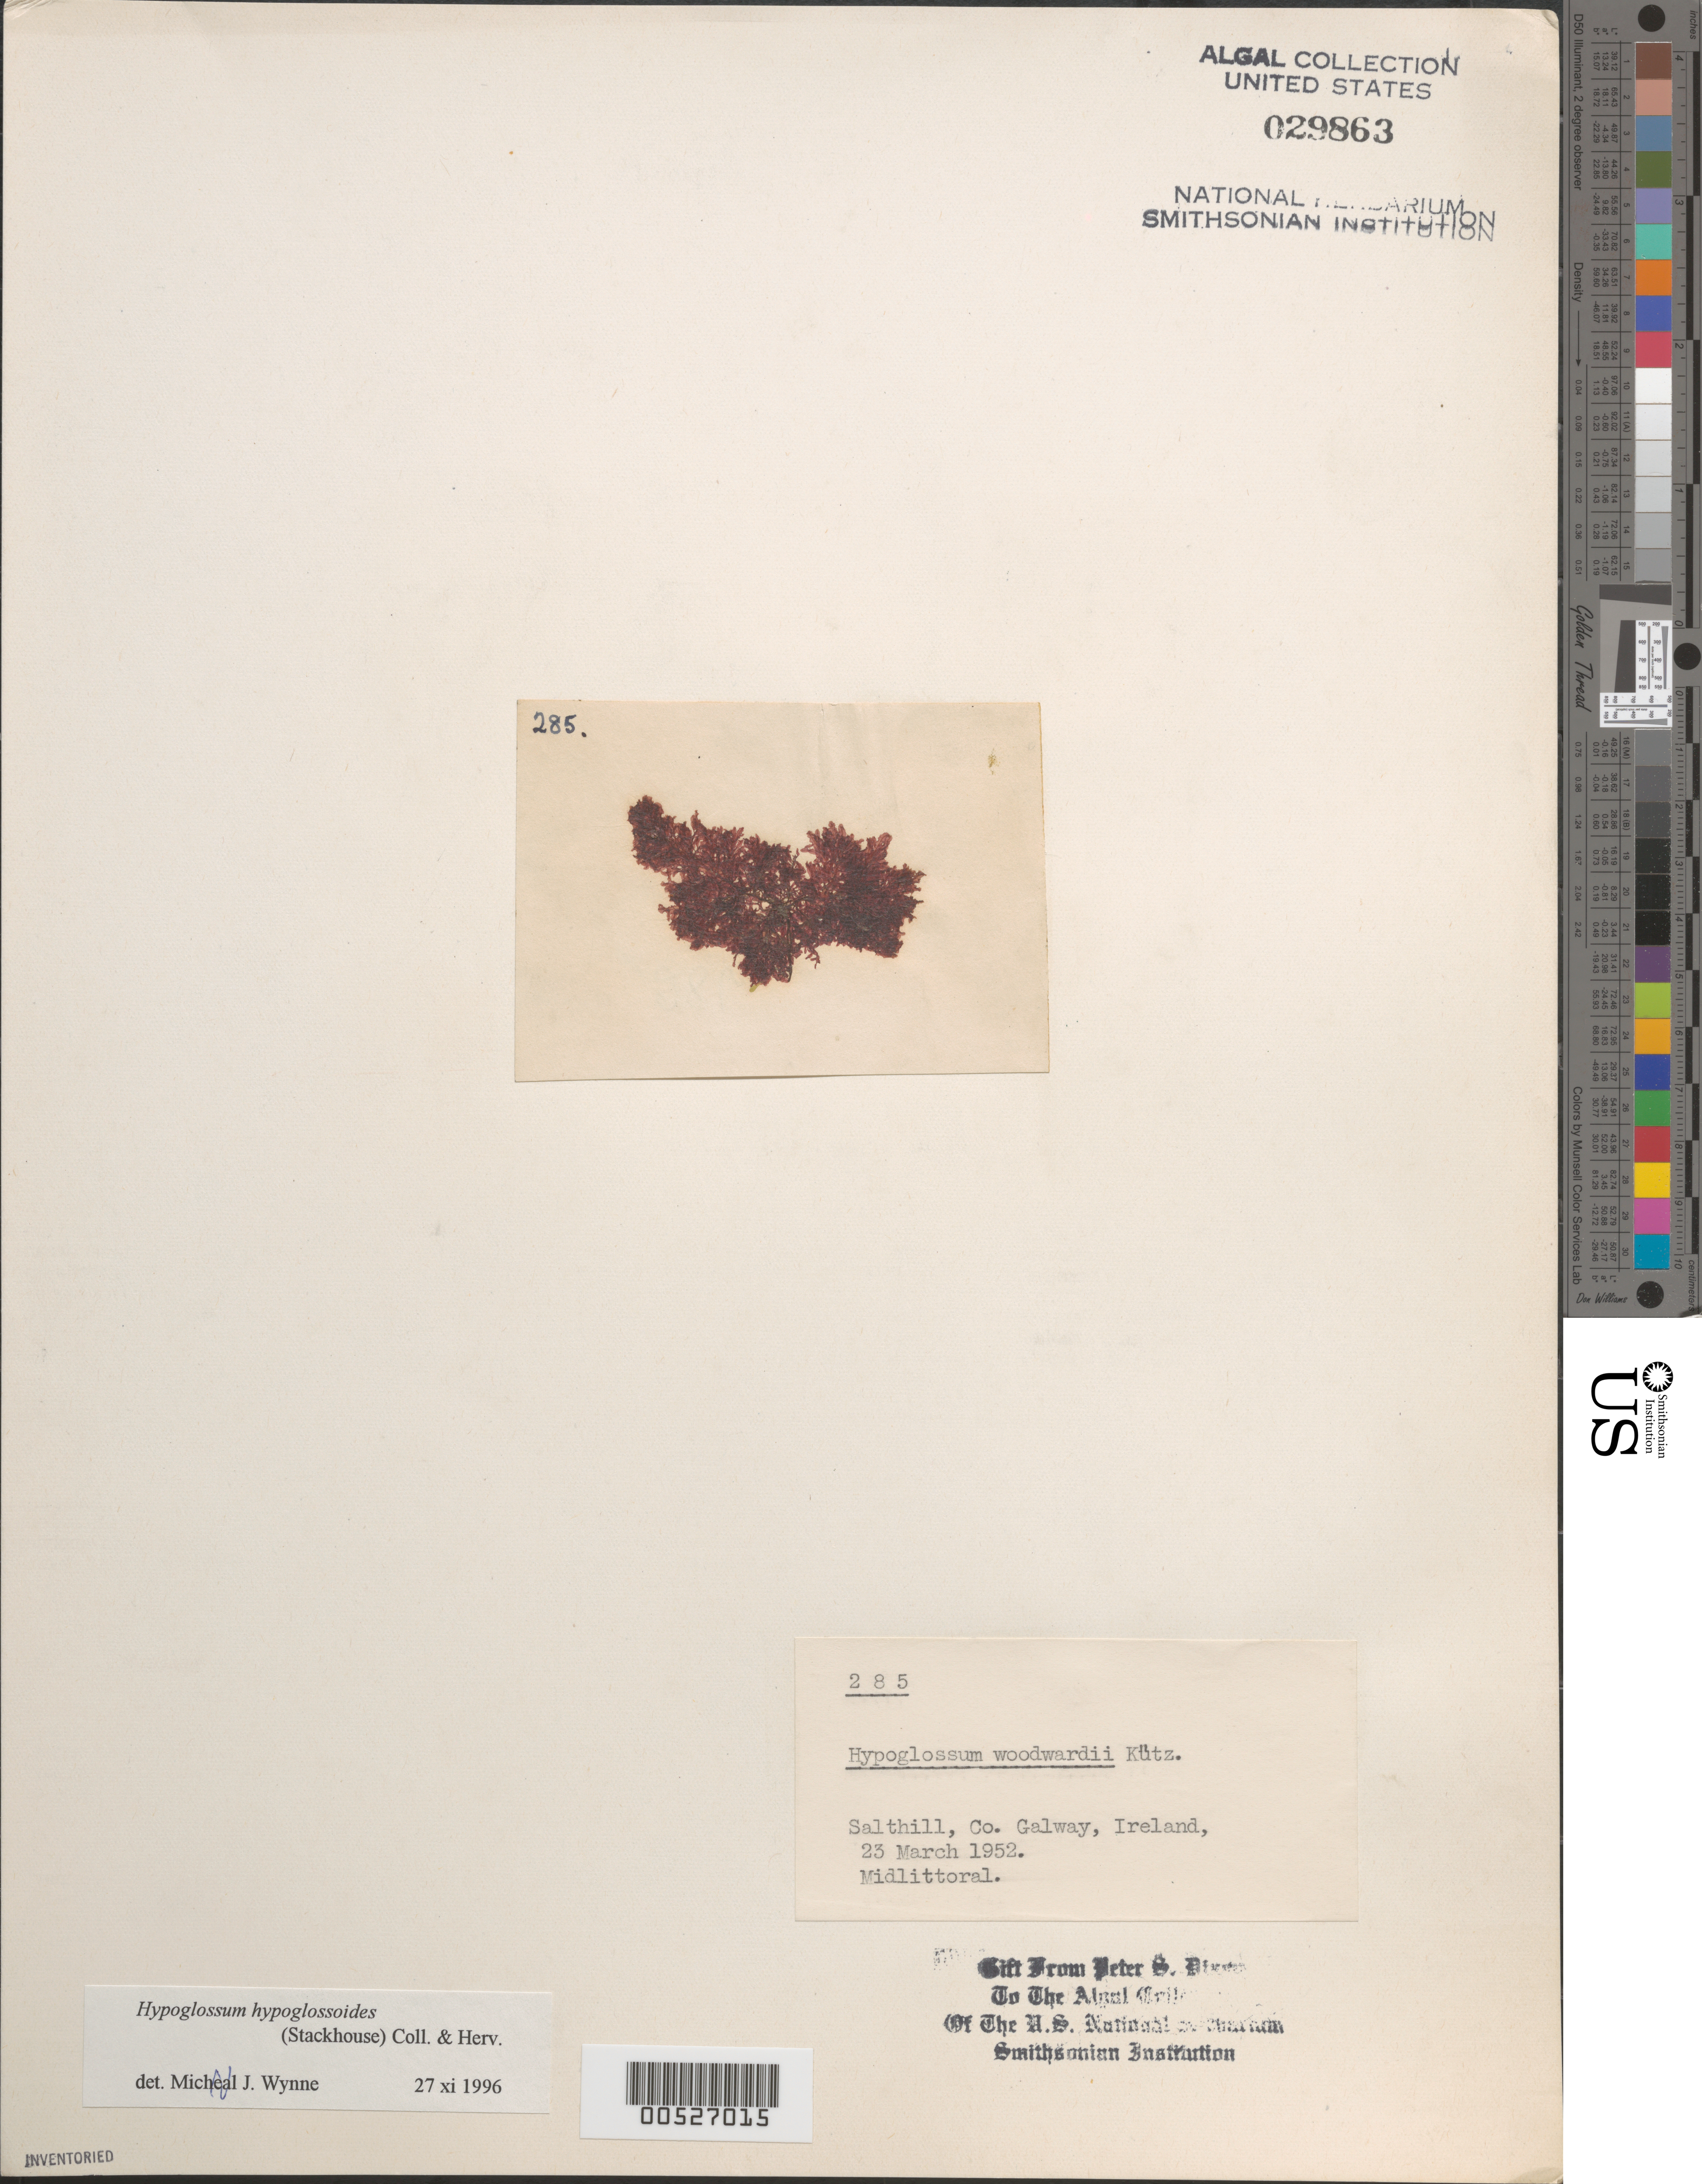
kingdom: Plantae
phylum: Rhodophyta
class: Florideophyceae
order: Ceramiales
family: Delesseriaceae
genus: Hypoglossum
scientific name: Hypoglossum hypoglossoides (Harv.) Womersley & Shepley, nom. illeg.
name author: (Harv.) Womersley & Shepley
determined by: Wynne, M. J.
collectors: P. S. Dixon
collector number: PSD 285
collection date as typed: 23 Mar 1952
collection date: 1952-03-23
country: Ireland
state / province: Connaught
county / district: Galway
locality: Salthill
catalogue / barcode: US 29863